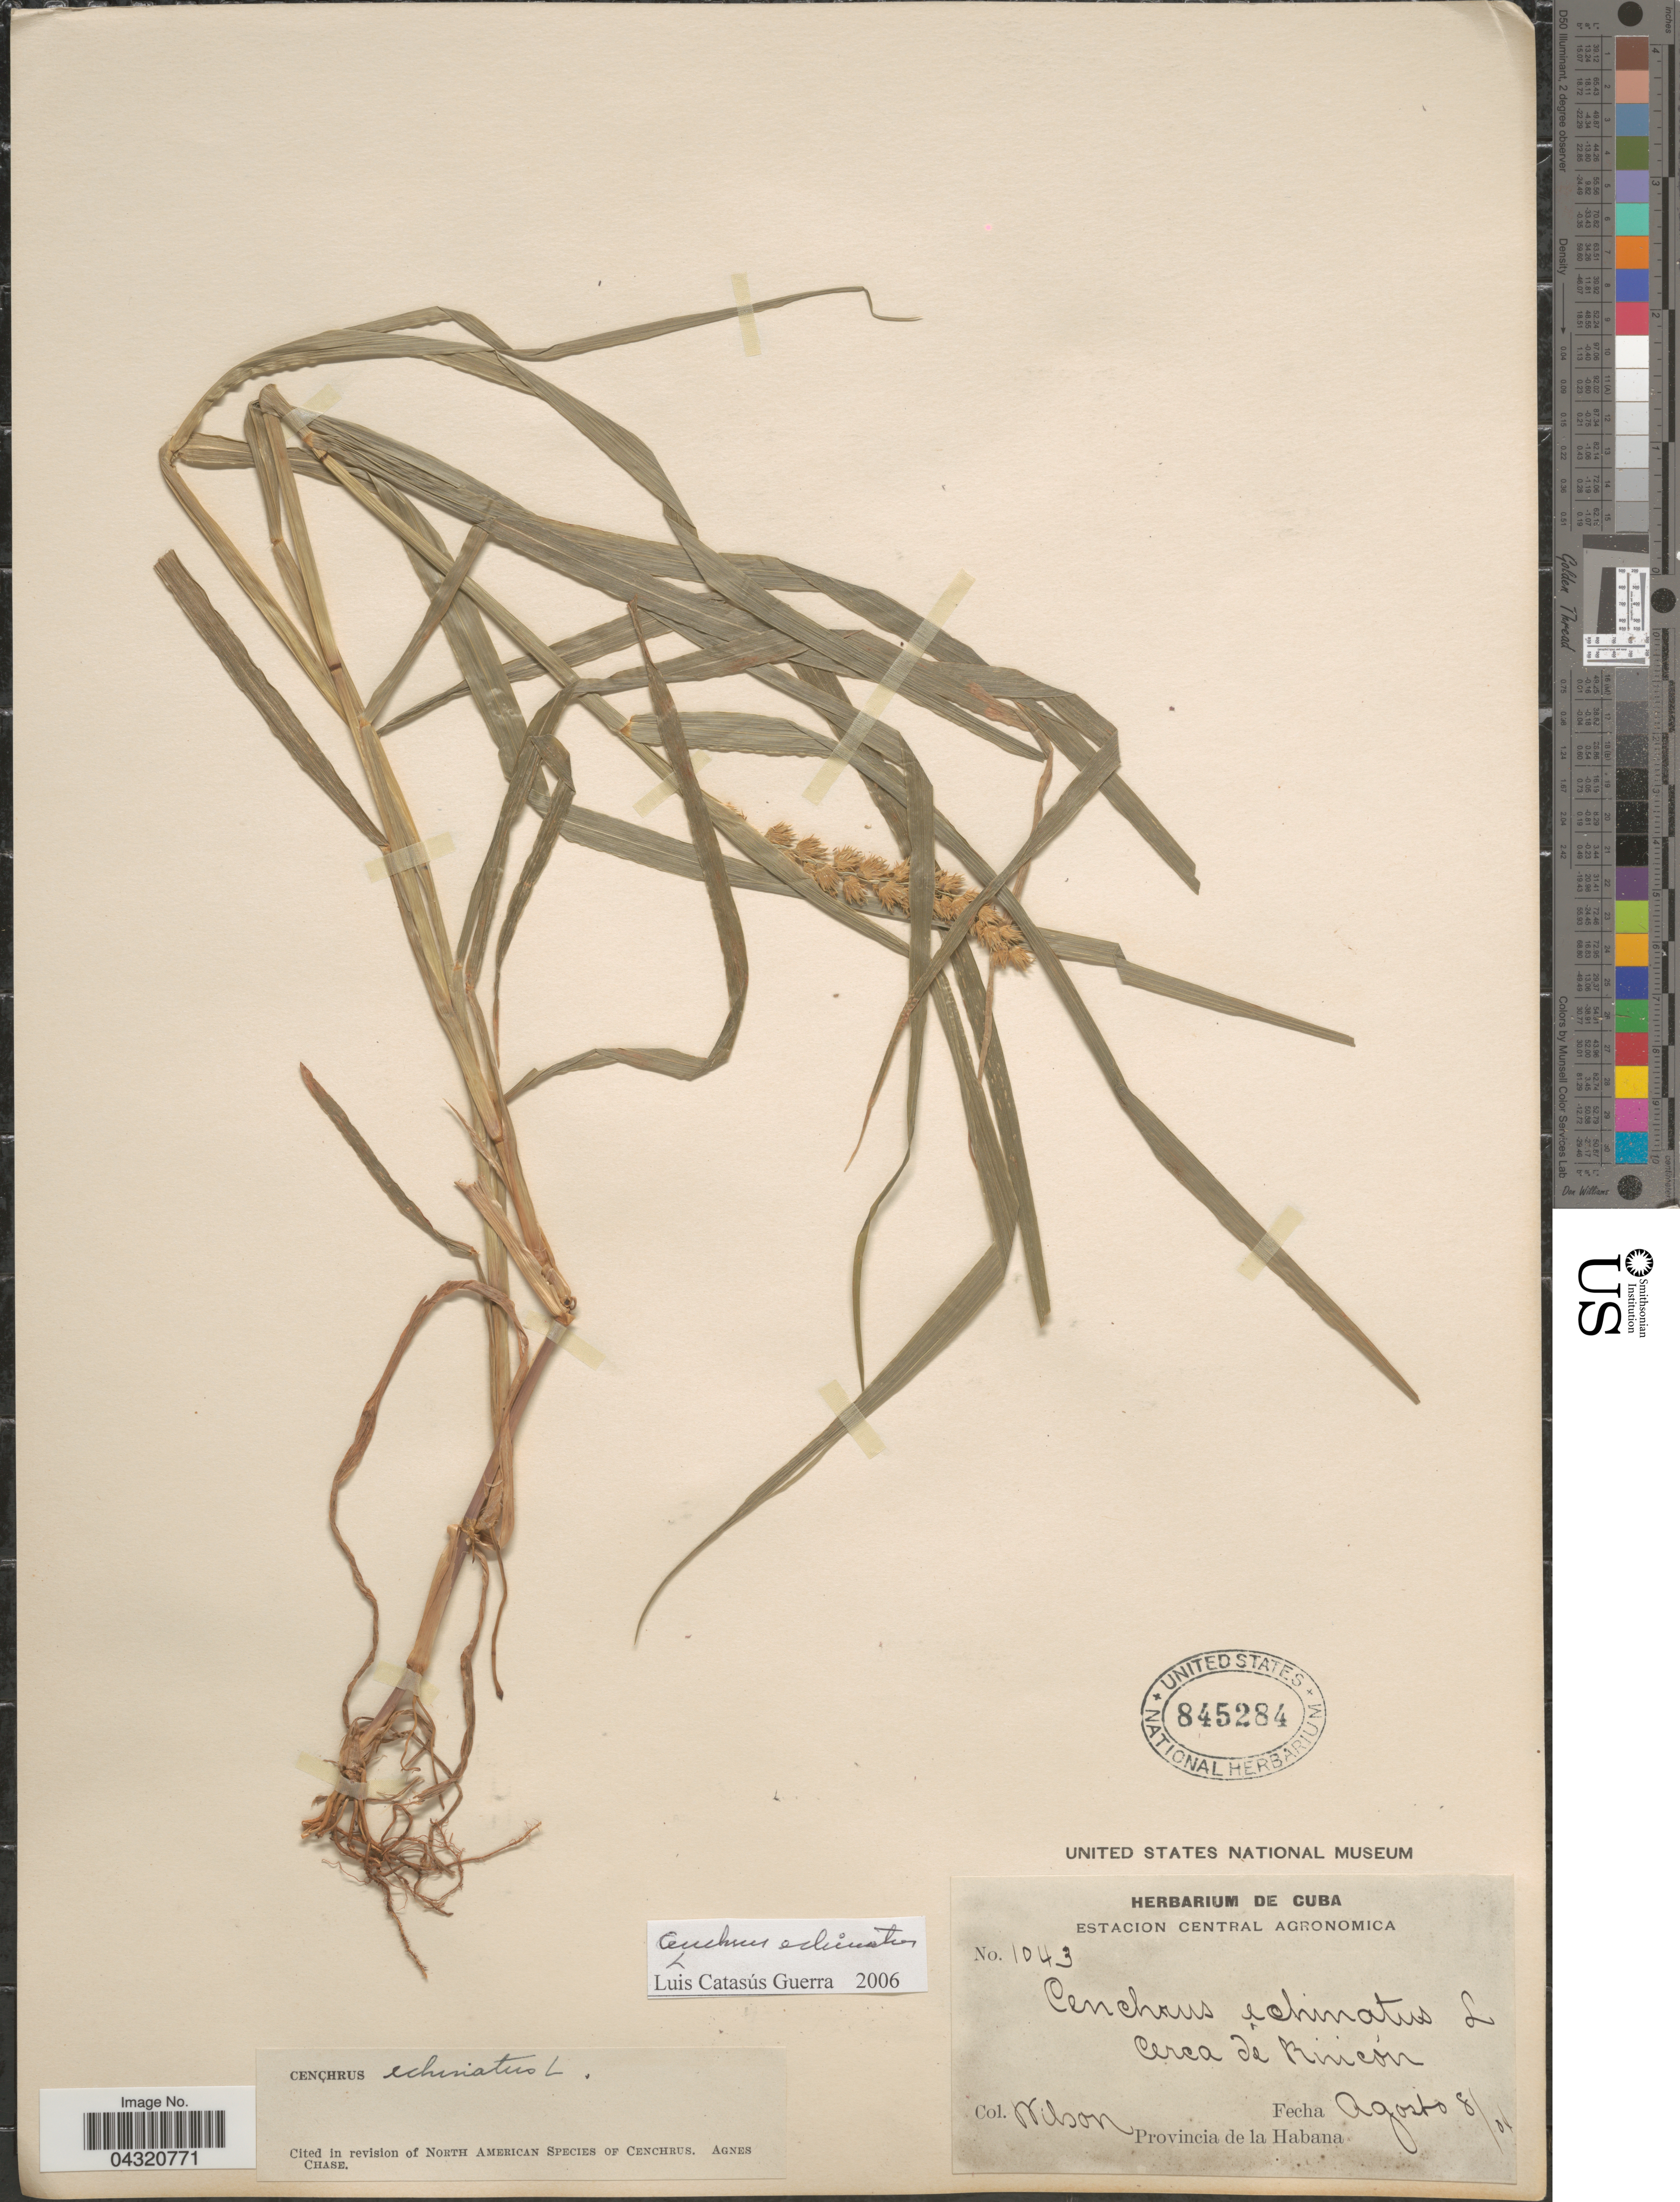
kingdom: Plantae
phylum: Tracheophyta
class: Liliopsida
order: Poales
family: Poaceae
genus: Cenchrus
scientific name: Cenchrus echinatus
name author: L.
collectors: -- Wilson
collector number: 1043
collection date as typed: Transcribed d/m/y: 8/8/4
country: Cuba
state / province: La Habana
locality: Cerca de Rincón.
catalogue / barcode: US 845284